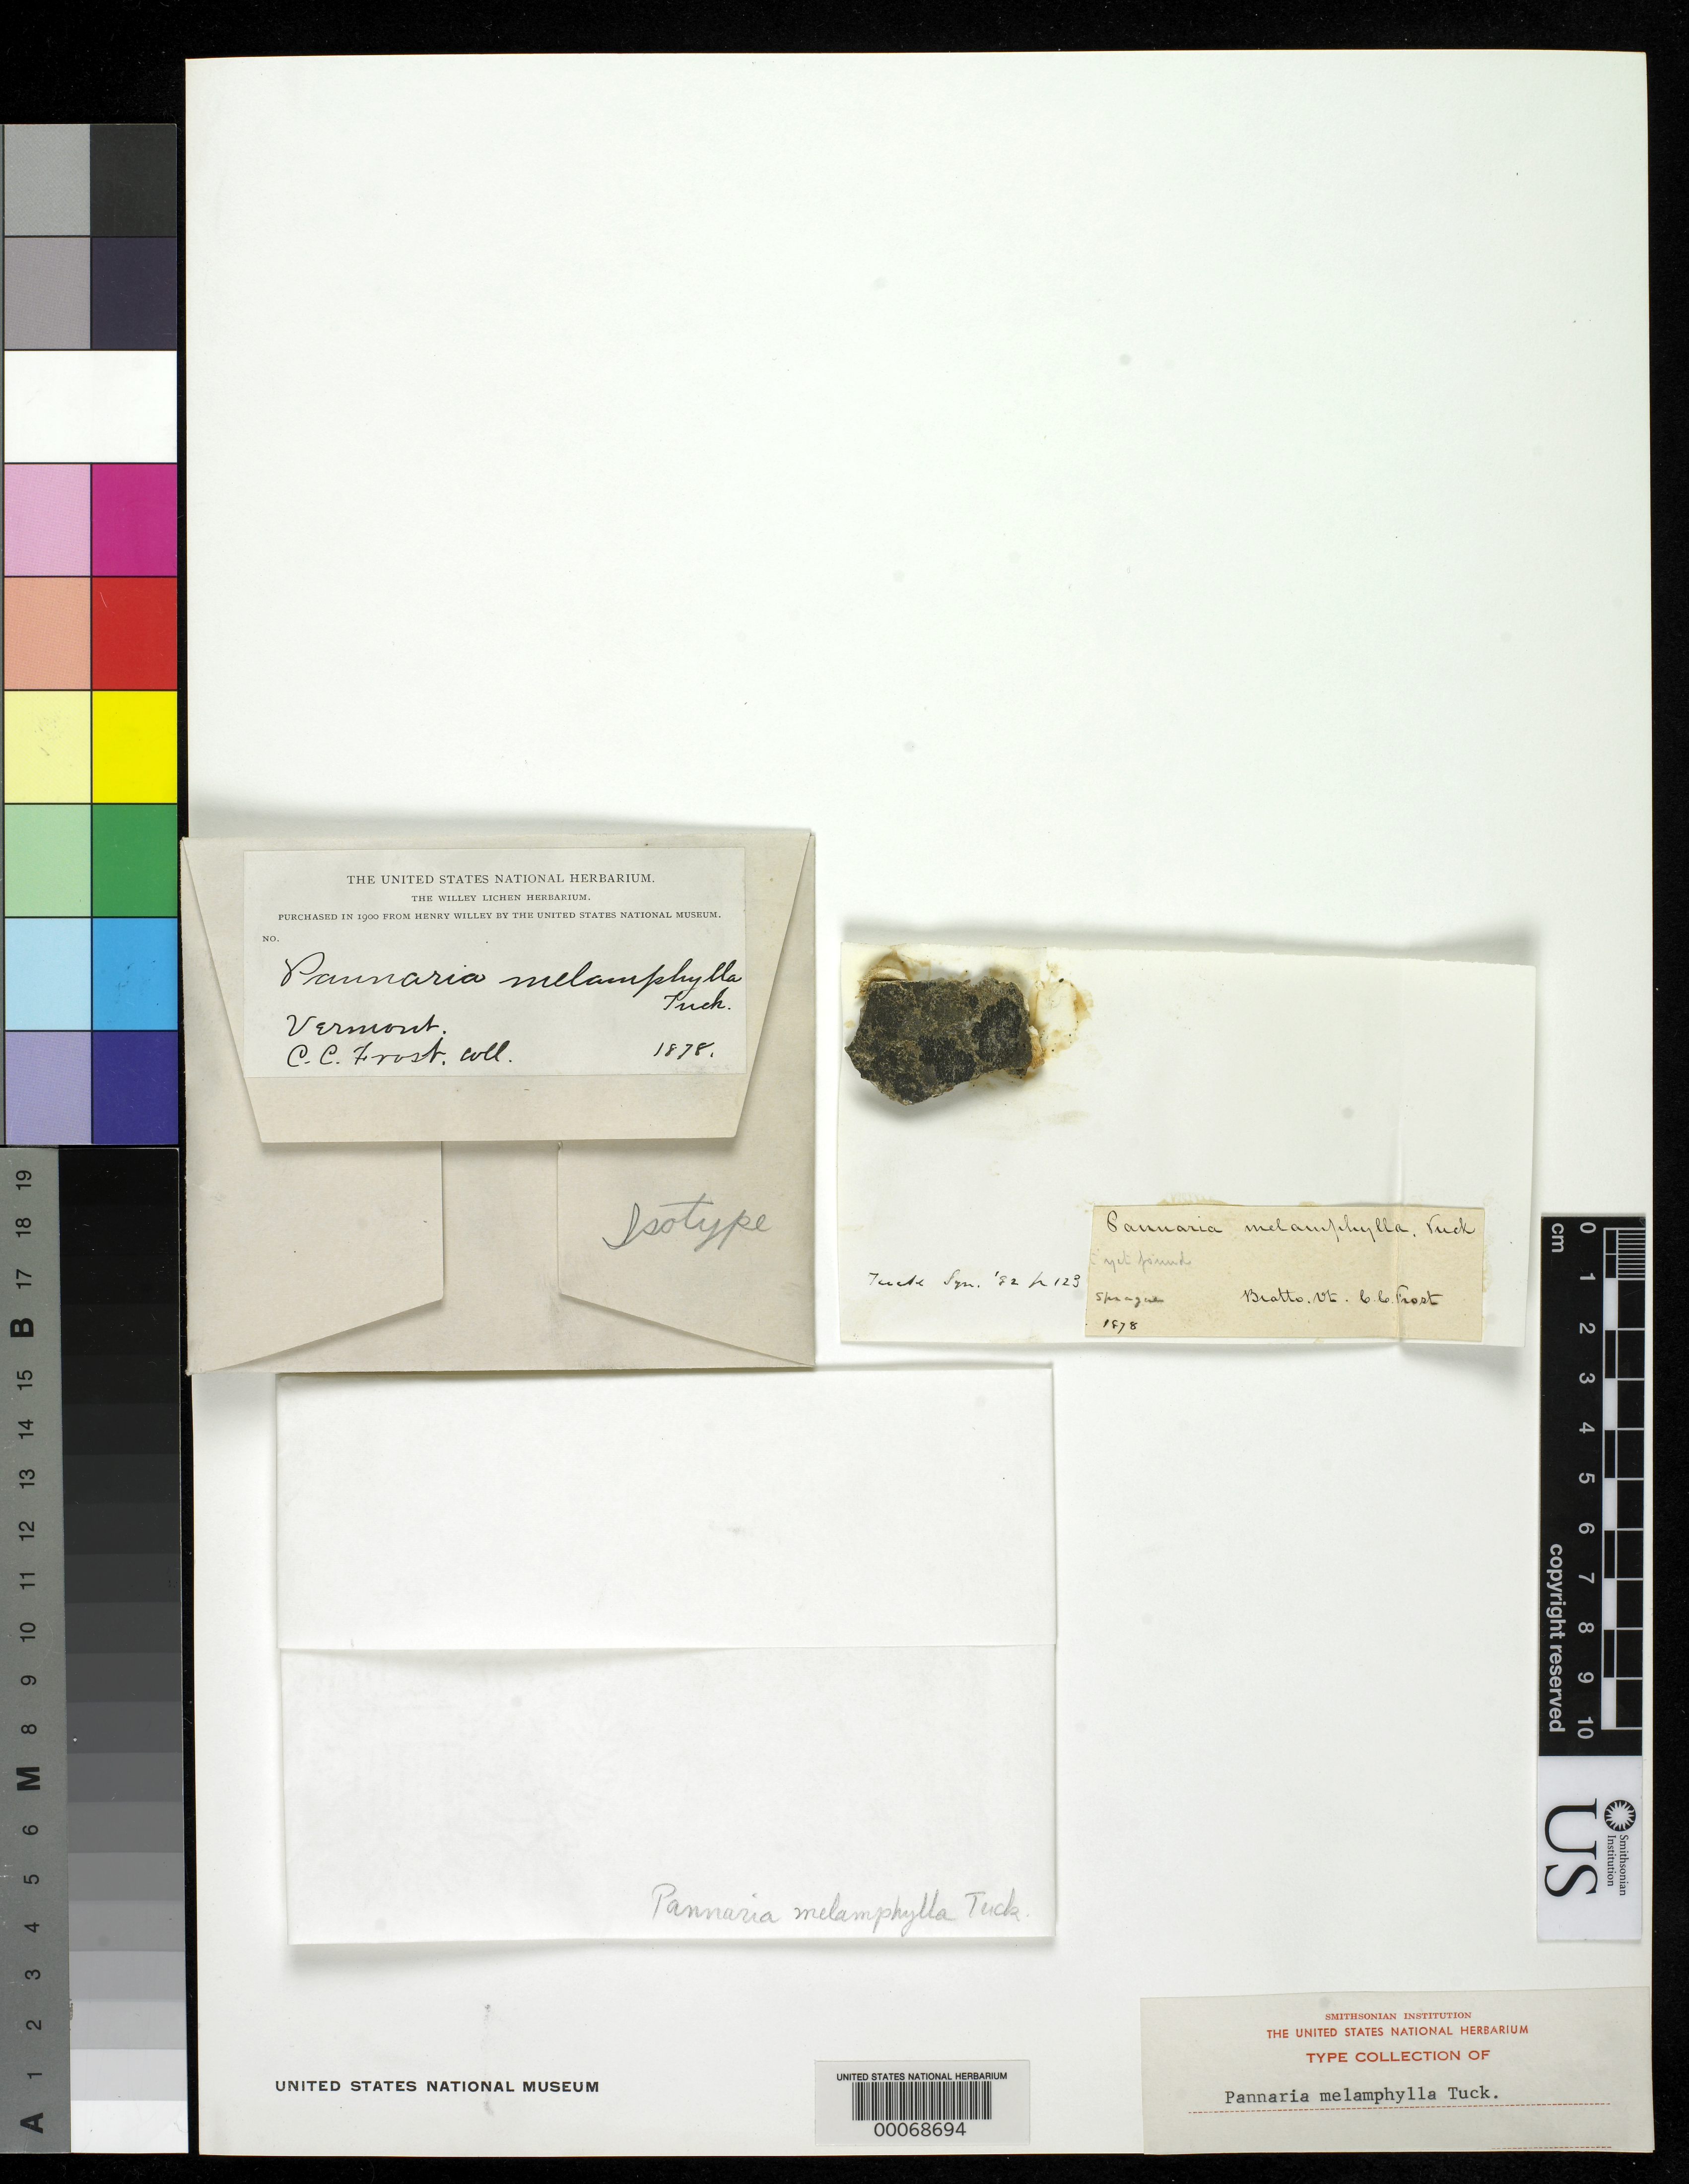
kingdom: Fungi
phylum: Ascomycota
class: Lecanoromycetes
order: Peltigerales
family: Pannariaceae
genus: Pannaria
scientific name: Pannaria melamphylla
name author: Tuck.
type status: Isotype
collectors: C. C. Frost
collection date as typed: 1878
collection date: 1878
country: United States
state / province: Vermont